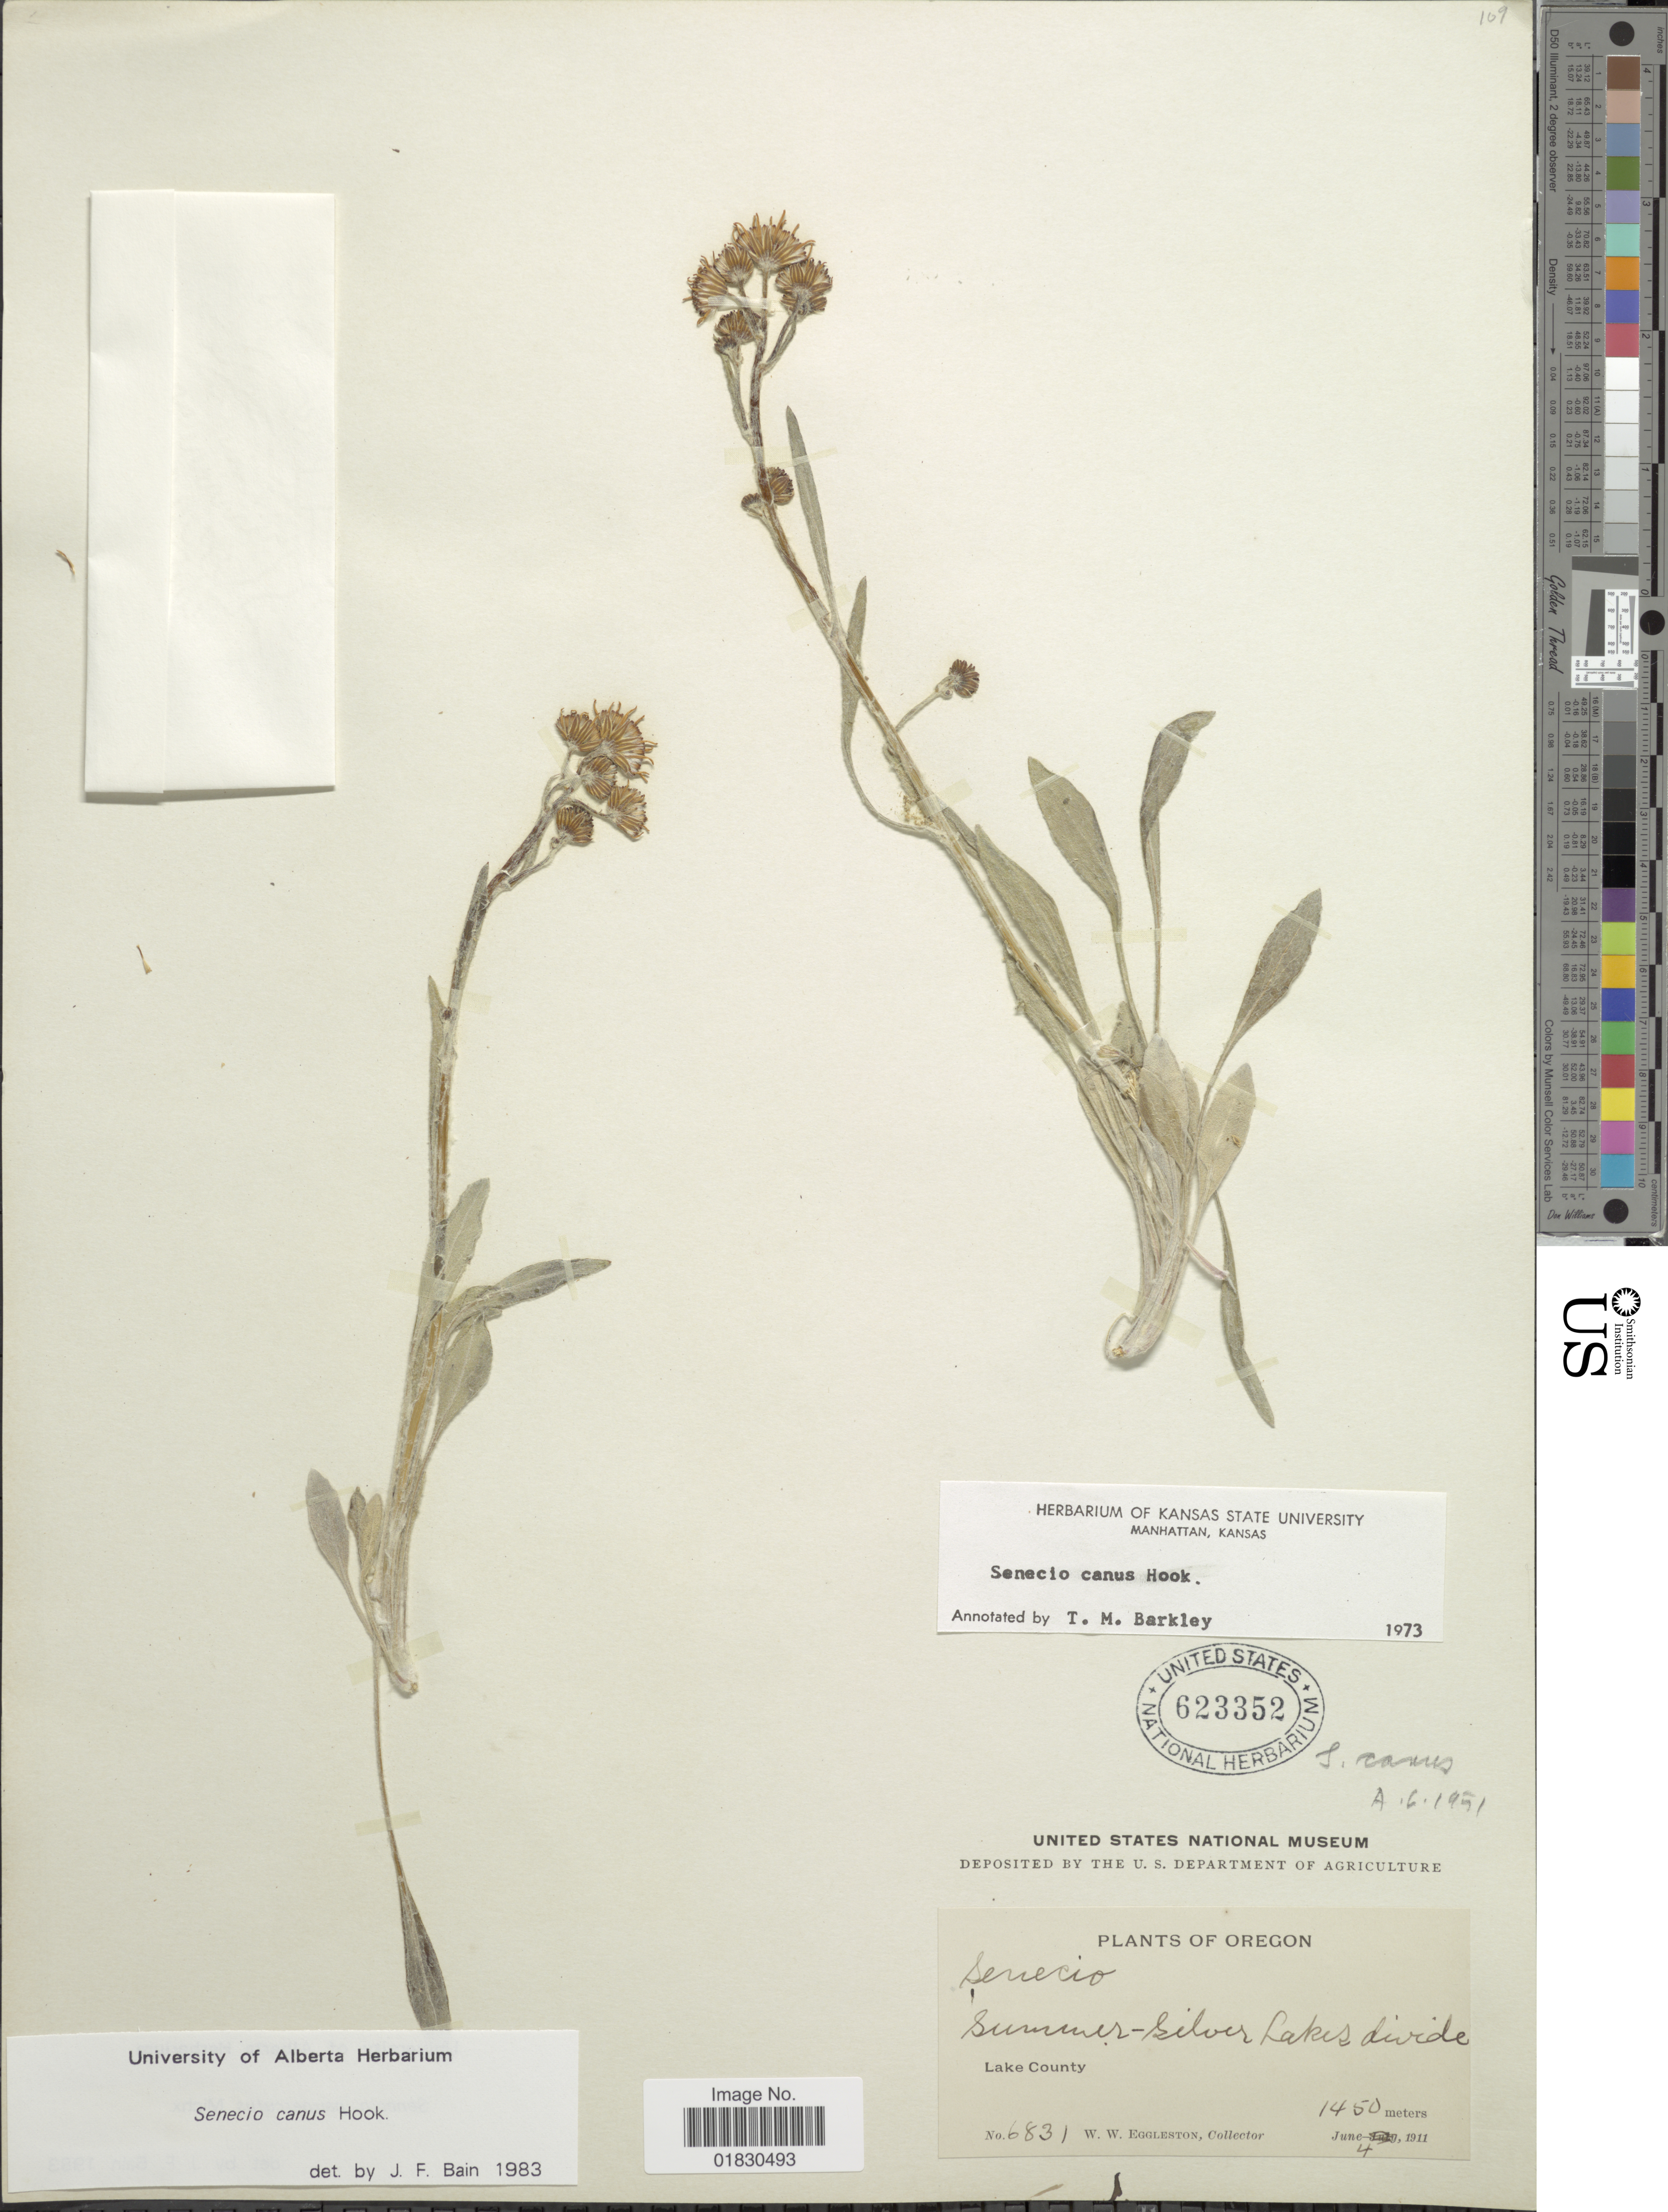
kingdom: Plantae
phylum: Tracheophyta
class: Magnoliopsida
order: Asterales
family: Asteraceae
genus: Packera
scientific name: Packera cana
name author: (Hook.) W.A. Weber & Á. Löve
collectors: W. W. Eggleston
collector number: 6831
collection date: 1911-06-04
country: United States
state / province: Oregon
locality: Summer-Silver Lakes divide, Lake County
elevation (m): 1450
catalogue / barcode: US 623352